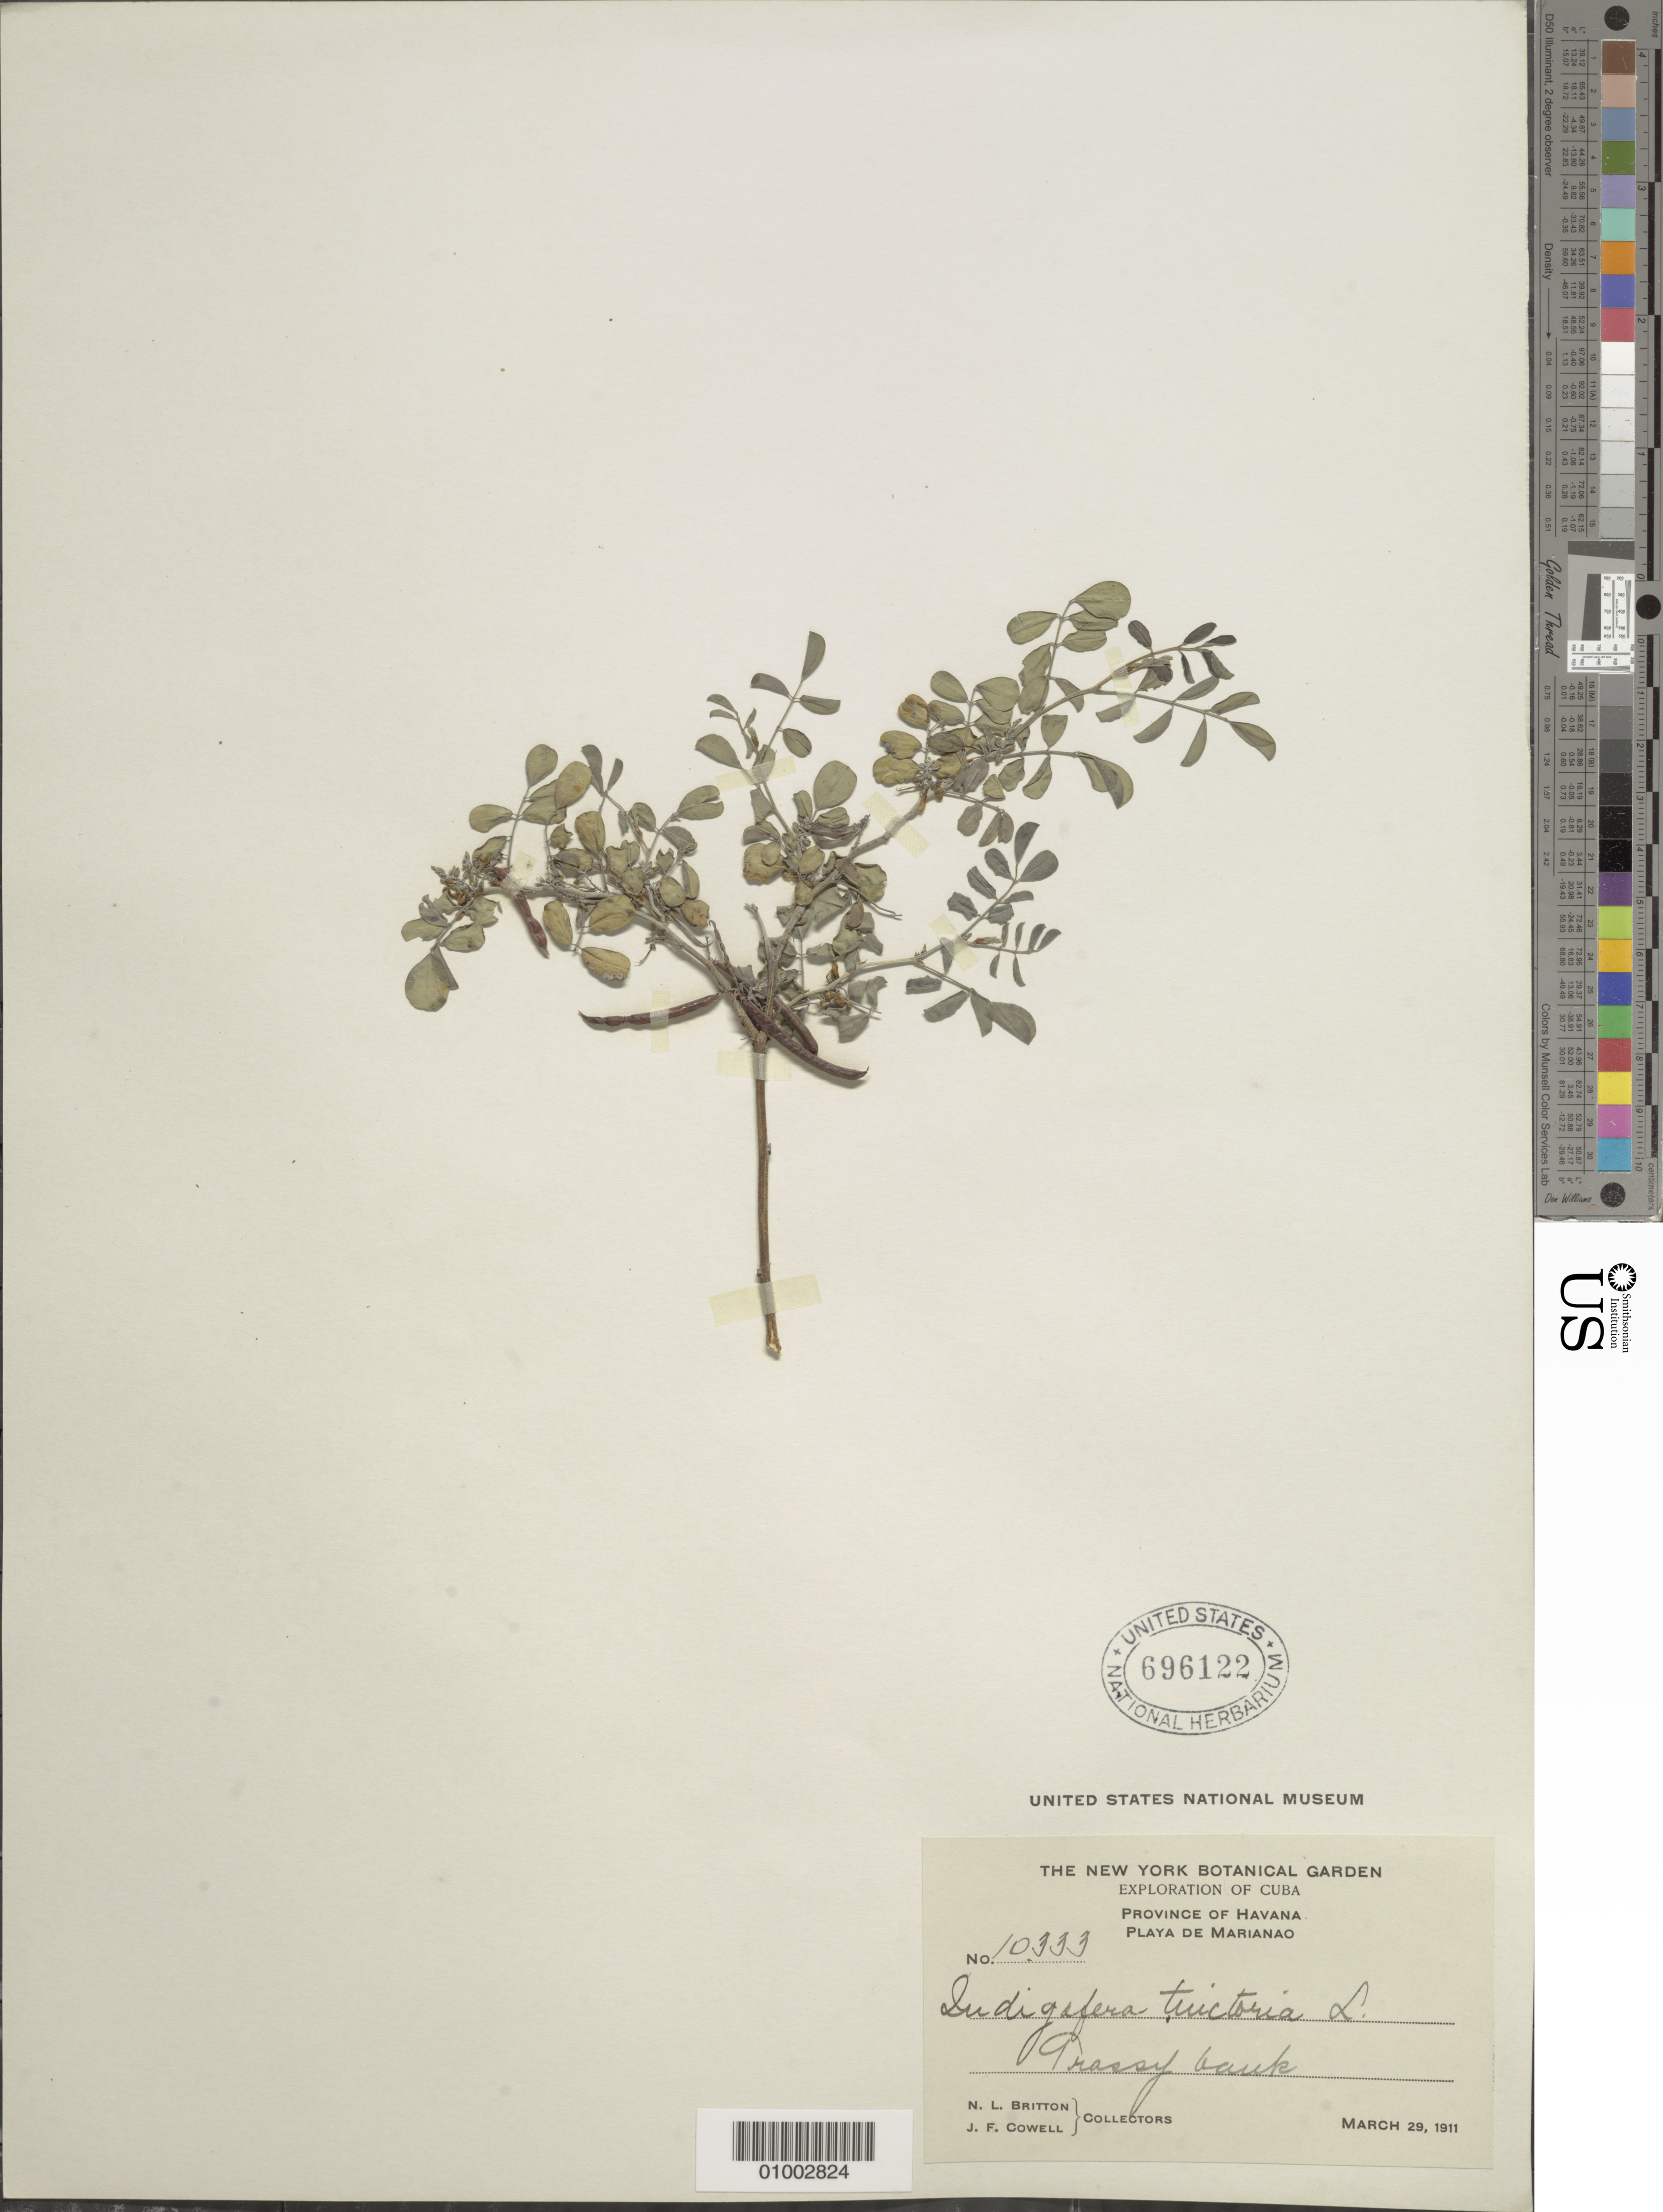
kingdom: Plantae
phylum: Tracheophyta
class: Magnoliopsida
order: Fabales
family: Fabaceae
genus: Indigofera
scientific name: Indigofera tinctoria sensu Naves non L.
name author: Naves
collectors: N. Britton & J. F. Cowell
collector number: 10333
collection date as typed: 29 Mar 1911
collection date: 1911-03-29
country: Cuba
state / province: La Habana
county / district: Municipio Playa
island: Cuba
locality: Playa de Marianao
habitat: Grassy bank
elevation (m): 65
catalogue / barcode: US 696122